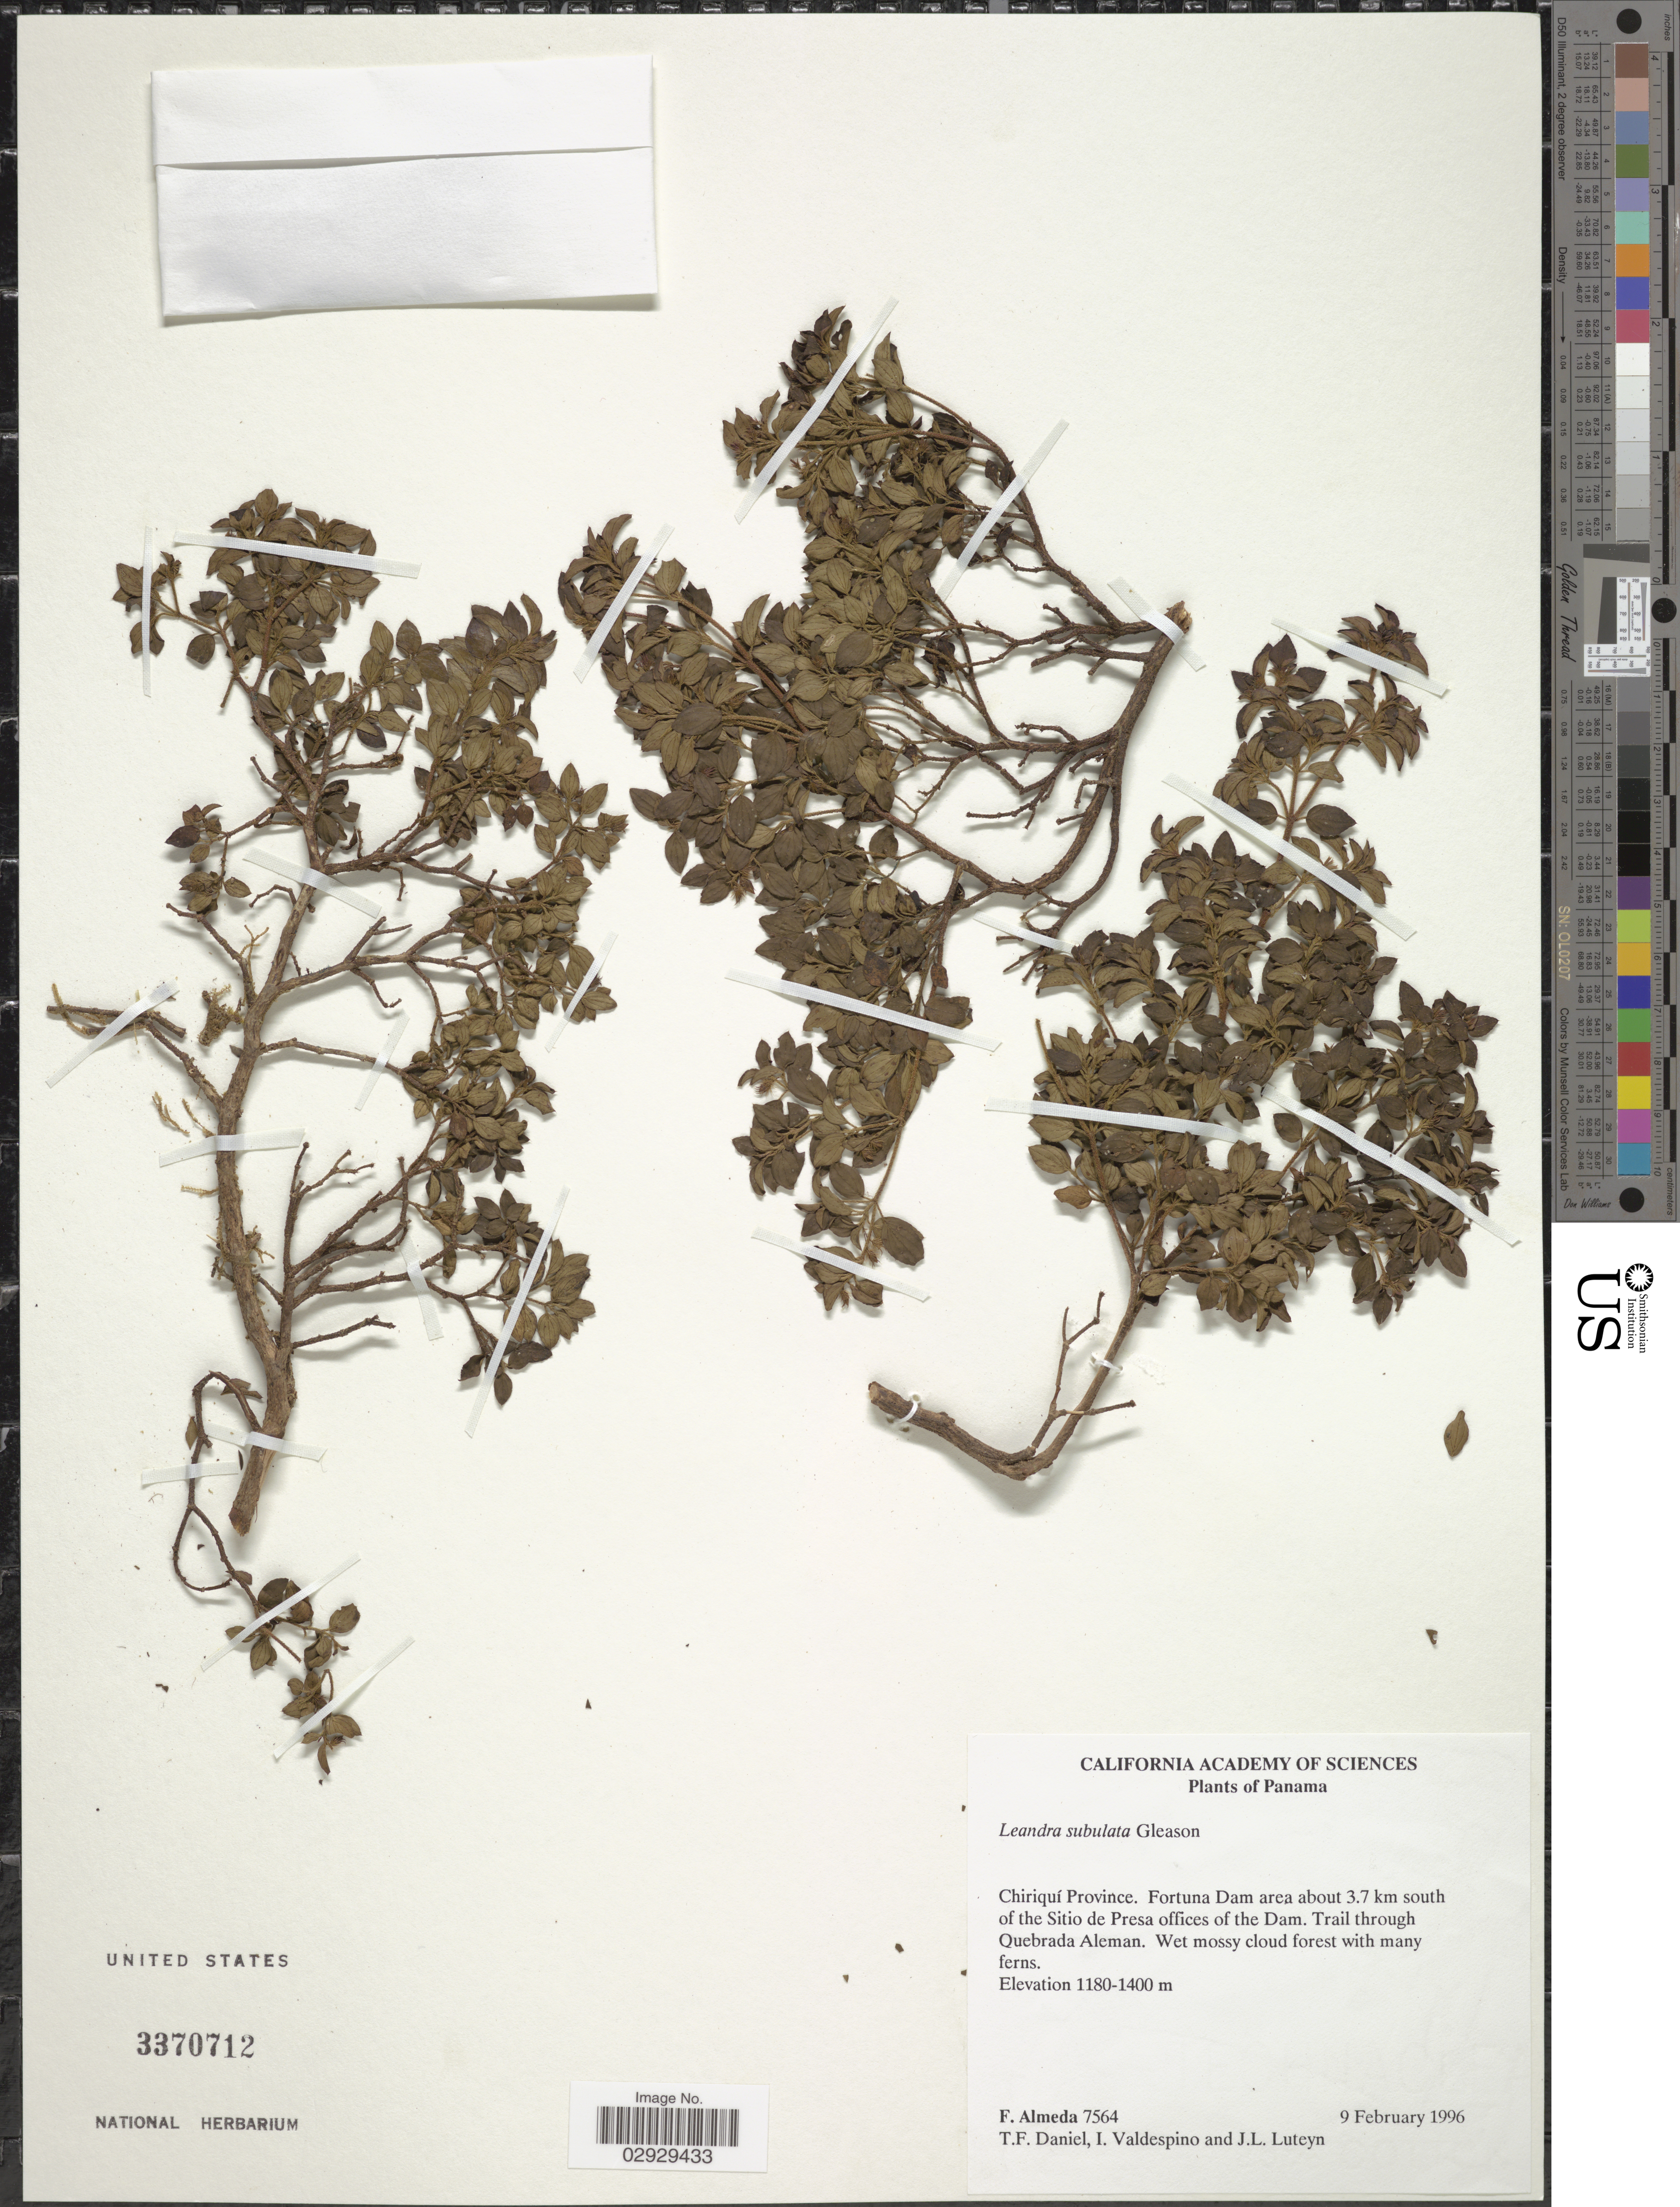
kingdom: Plantae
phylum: Tracheophyta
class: Magnoliopsida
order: Myrtales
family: Melastomataceae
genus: Leandra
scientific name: Leandra subulata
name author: Gleason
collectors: F. Almeda, T. F. Daniel, I. Valdespino & J. Luteyn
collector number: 7564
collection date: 1996-02-09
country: Panama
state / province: Chiriqui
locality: Fortuna Dam area about 3.7 km south of the Sitio de Presa offices of the Dam. Trail through Quebrada Aleman.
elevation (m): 1180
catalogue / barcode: US 3370712